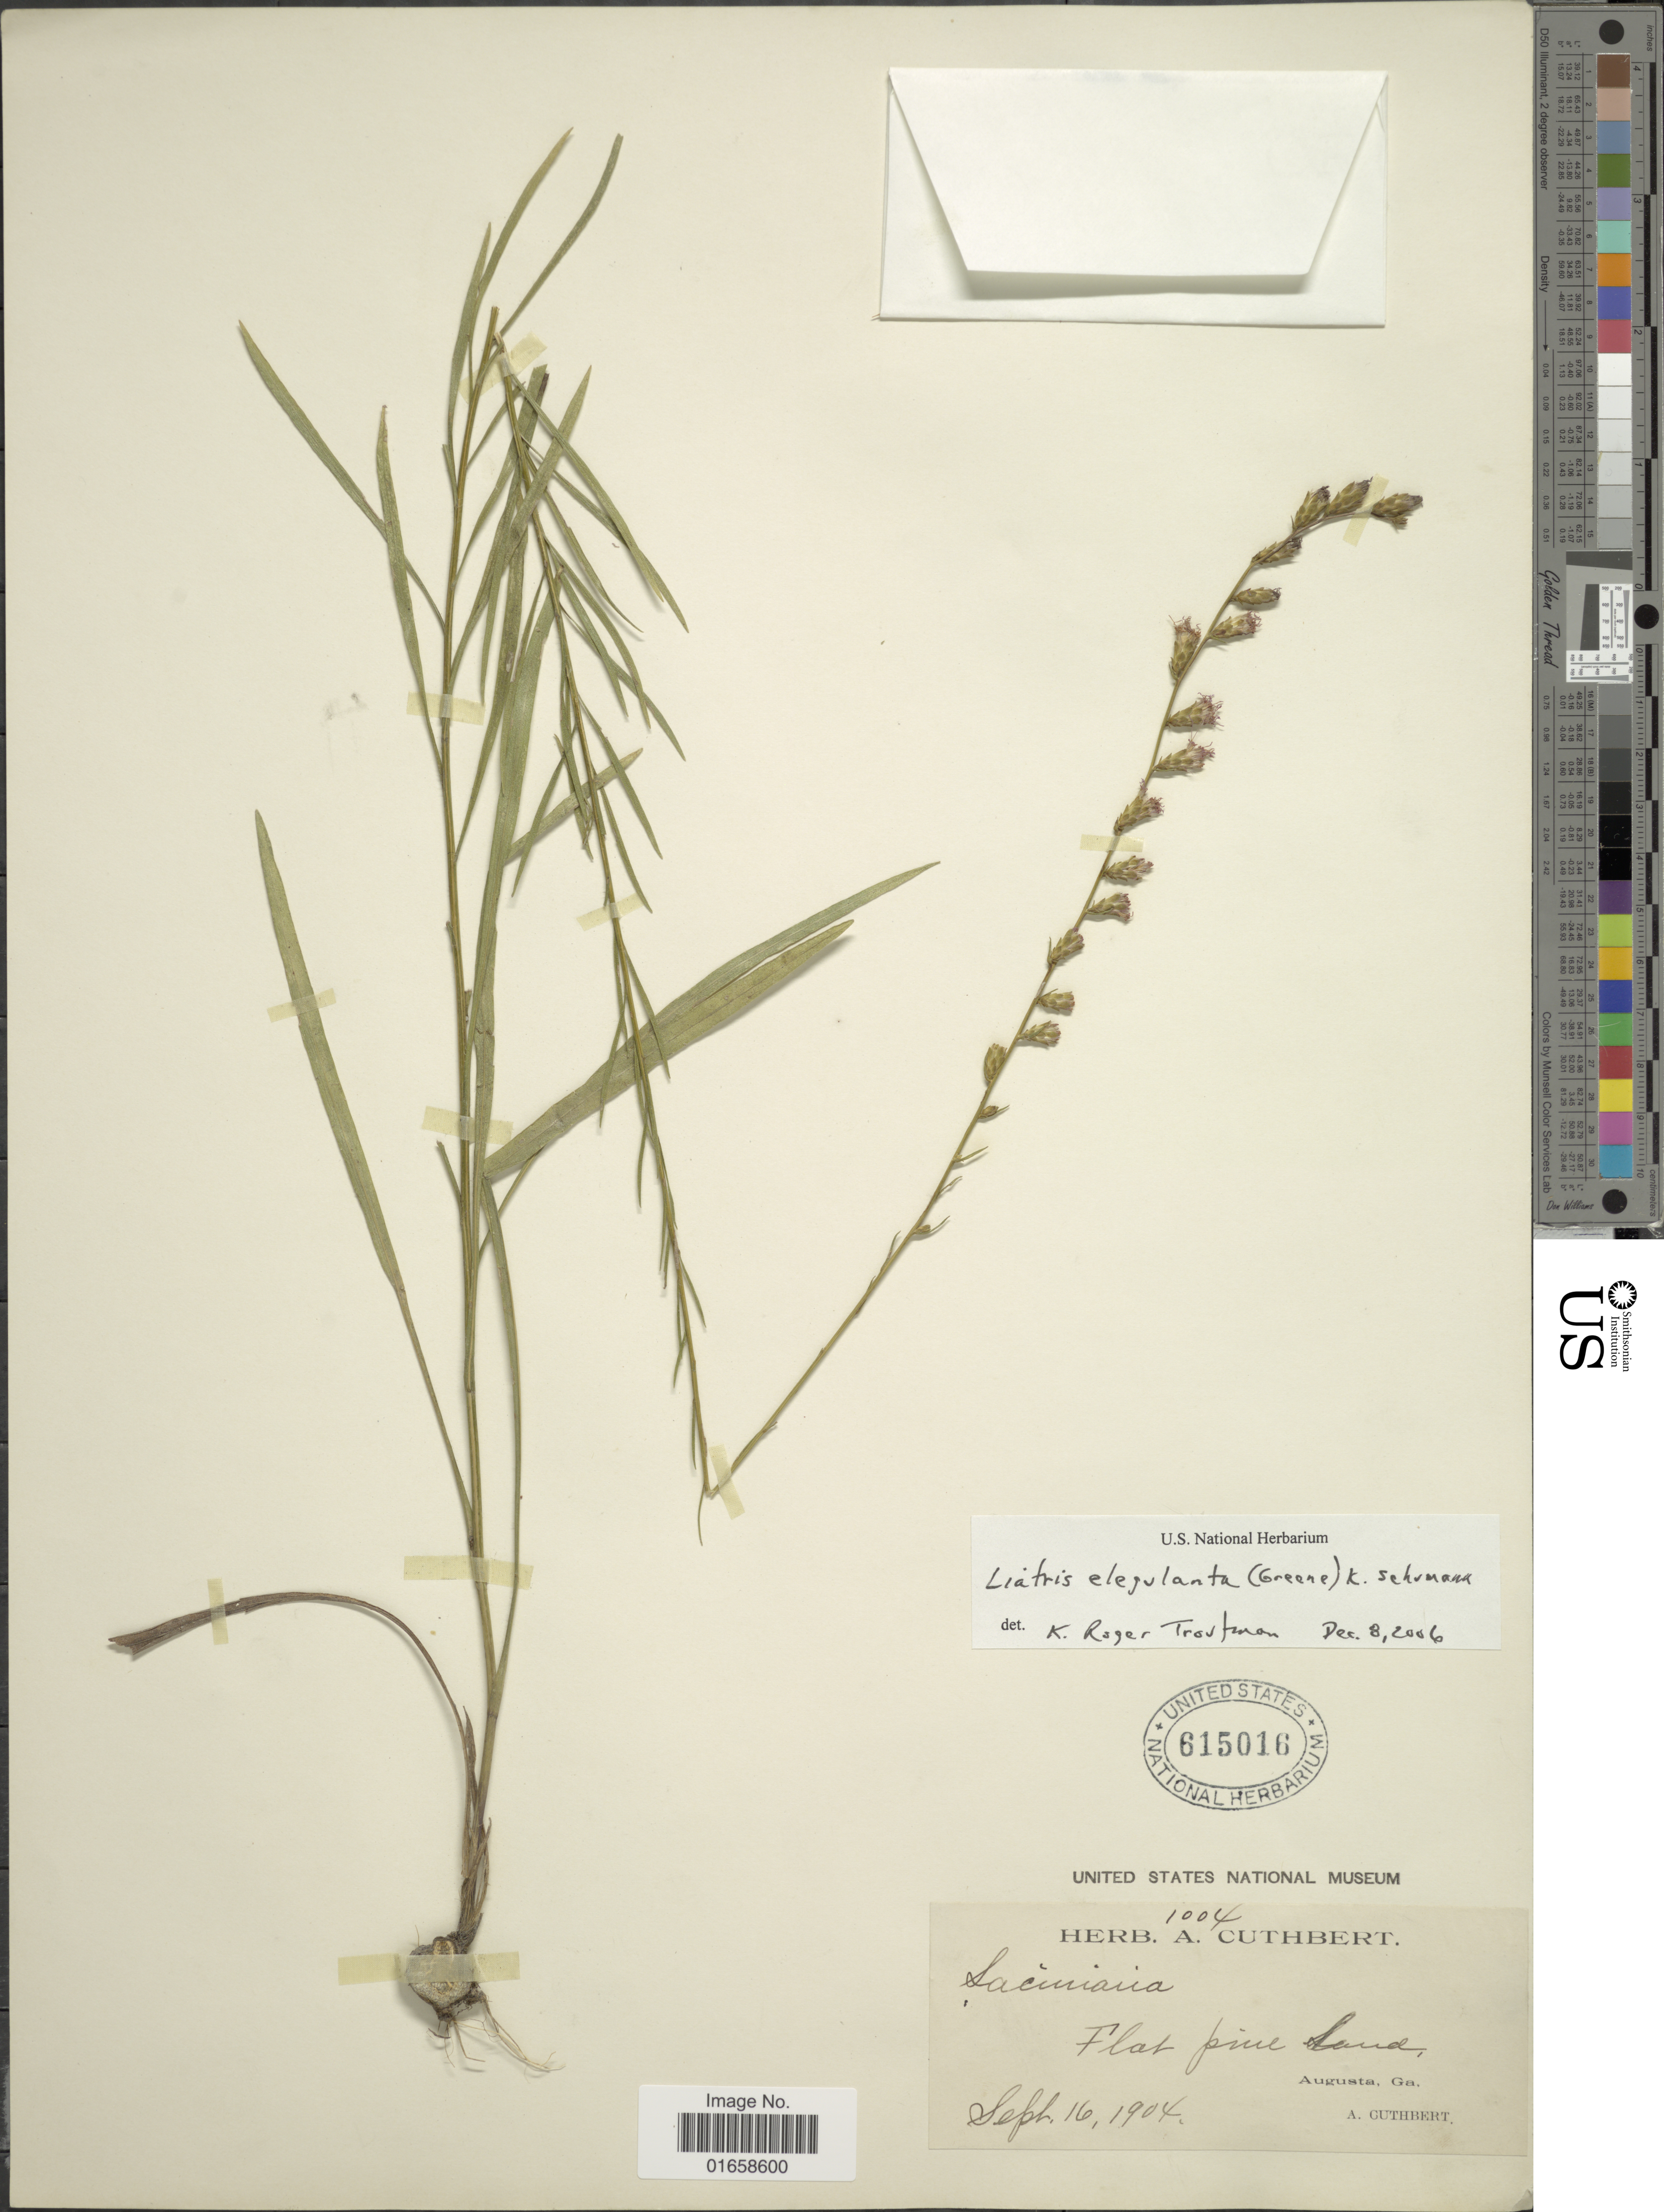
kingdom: Plantae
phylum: Tracheophyta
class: Magnoliopsida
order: Asterales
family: Asteraceae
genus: Liatris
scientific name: Liatris elegantula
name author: (Greene) K. Schum.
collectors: A. Cuthbert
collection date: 1904-09-16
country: United States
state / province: Georgia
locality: Augusta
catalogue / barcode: US 615016